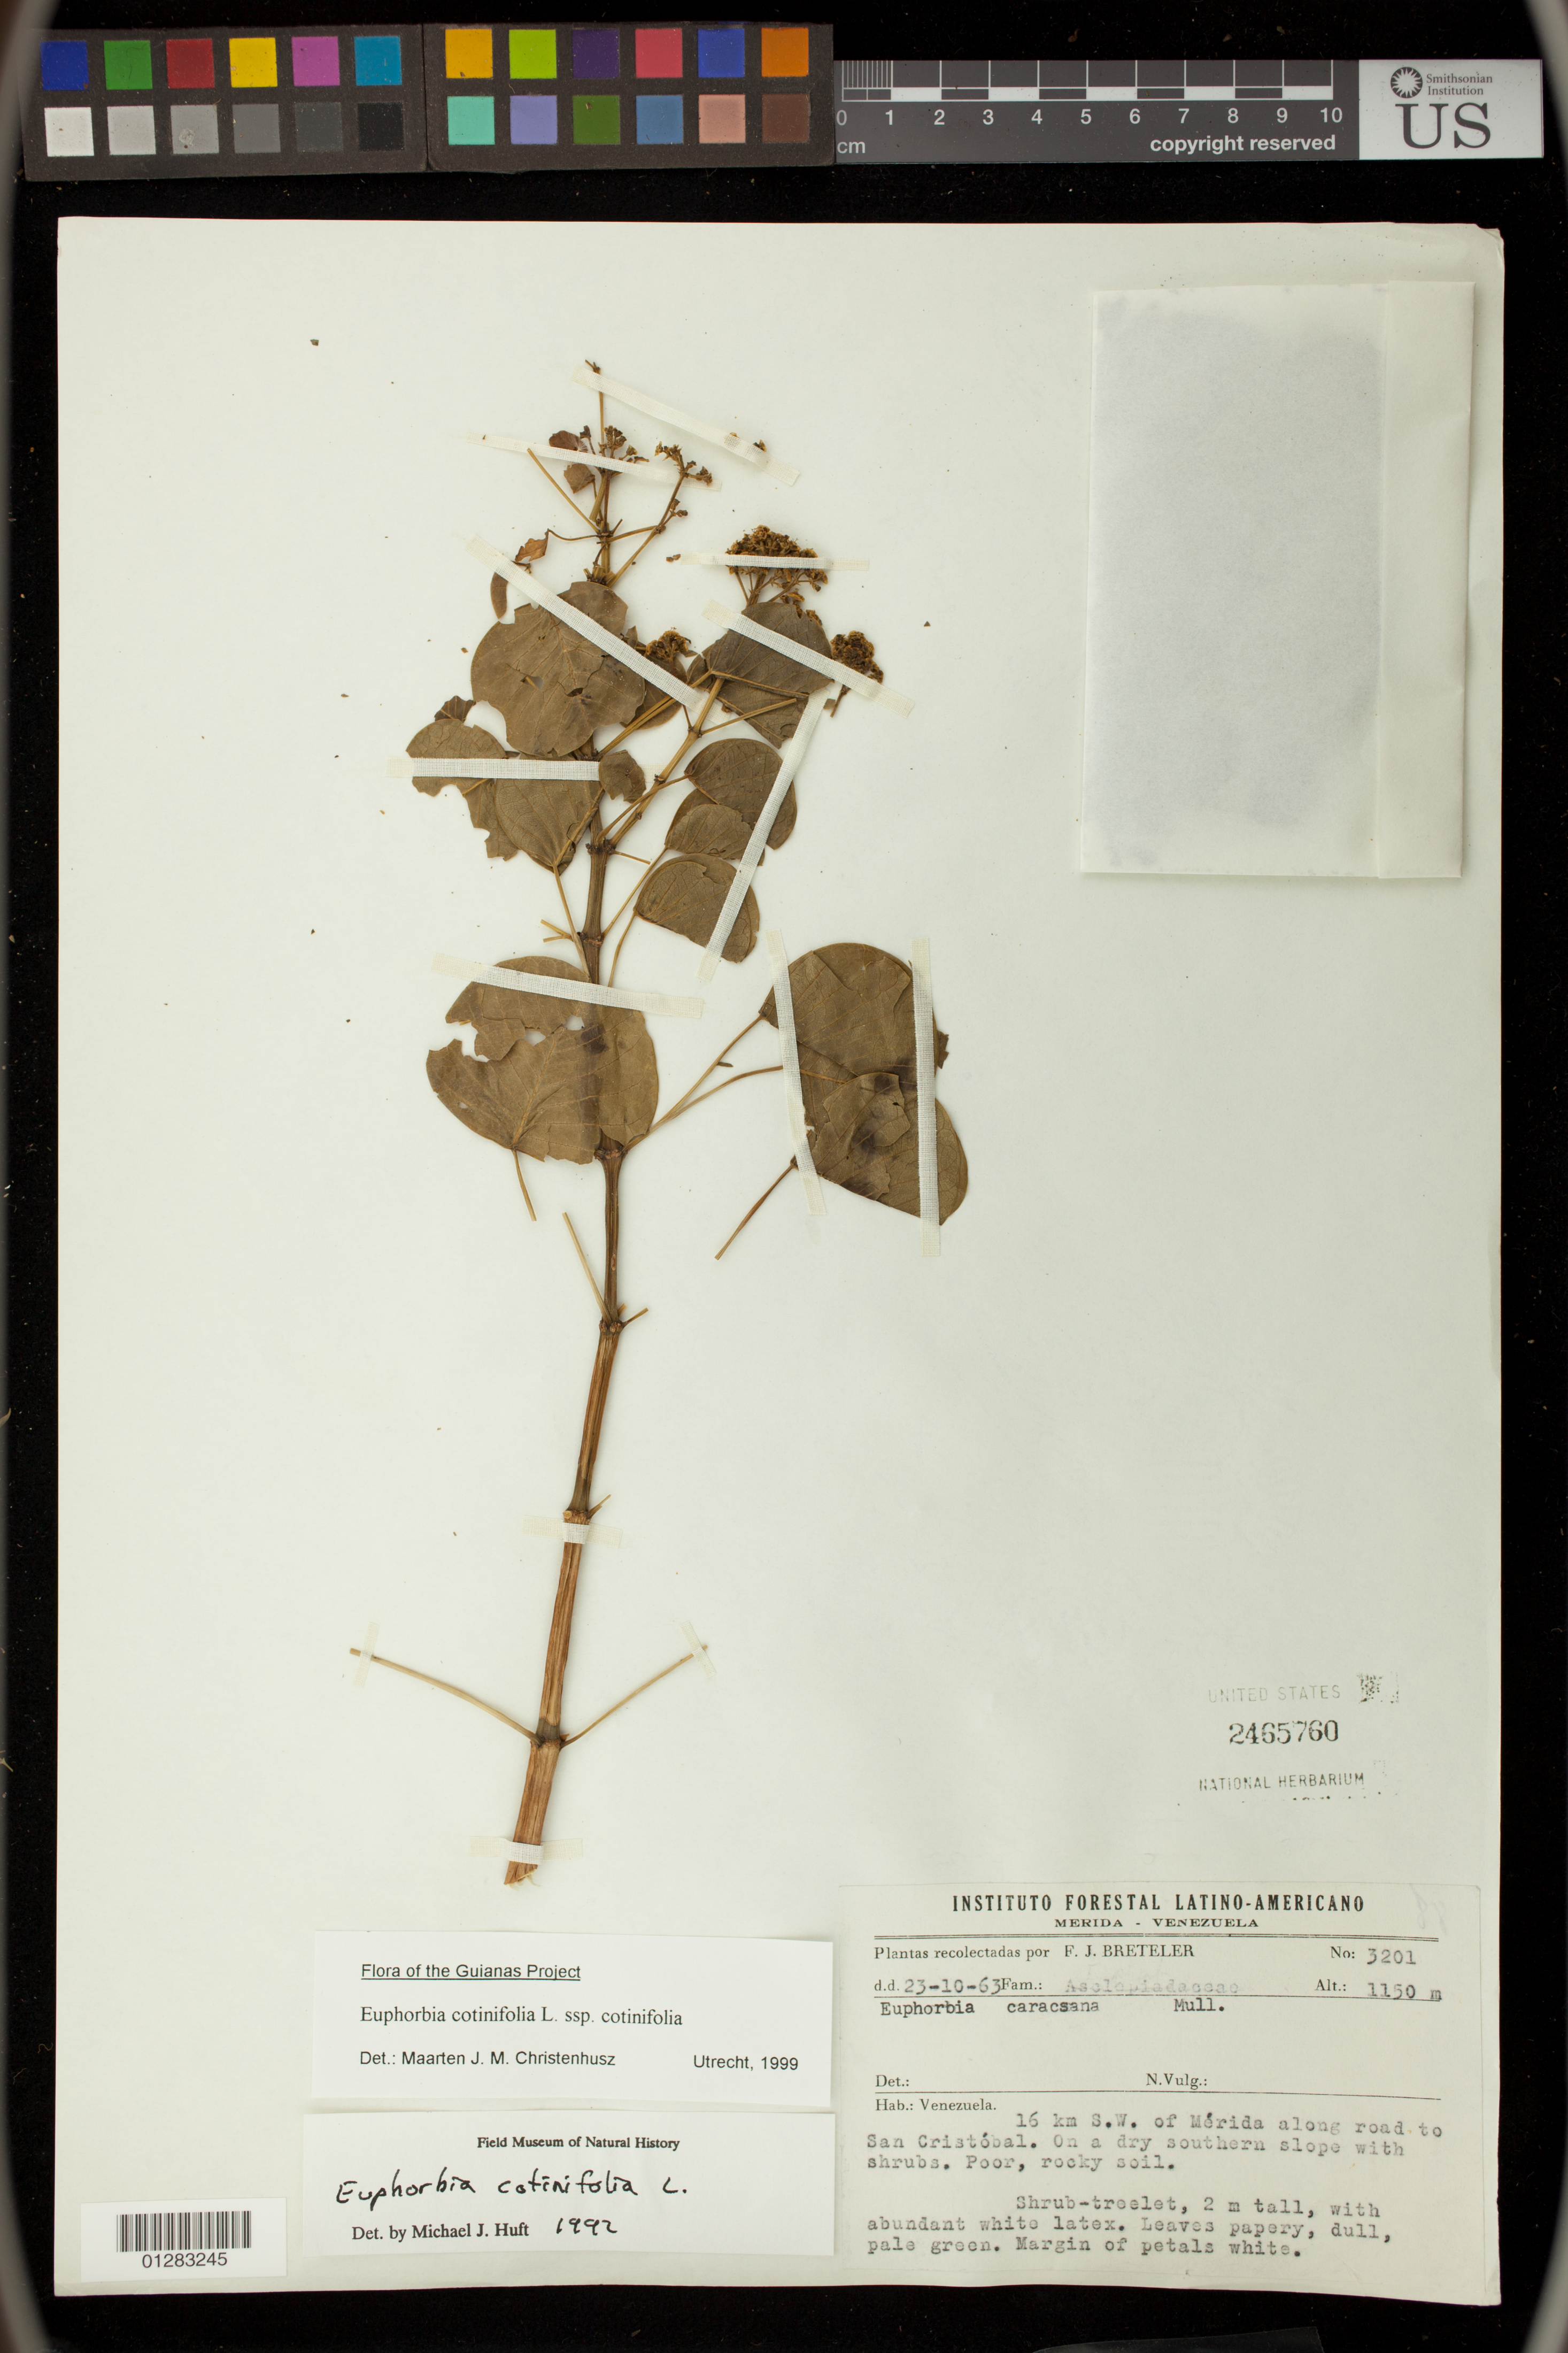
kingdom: Plantae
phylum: Tracheophyta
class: Magnoliopsida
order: Malpighiales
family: Euphorbiaceae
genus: Euphorbia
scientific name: Euphorbia cotinifolia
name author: L.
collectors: F. J. Breteler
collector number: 3201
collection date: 1963-10-23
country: Venezuela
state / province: Mérida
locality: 16 km S.W. of Merida along road to San Cristobal.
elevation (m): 1150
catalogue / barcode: US 2465760